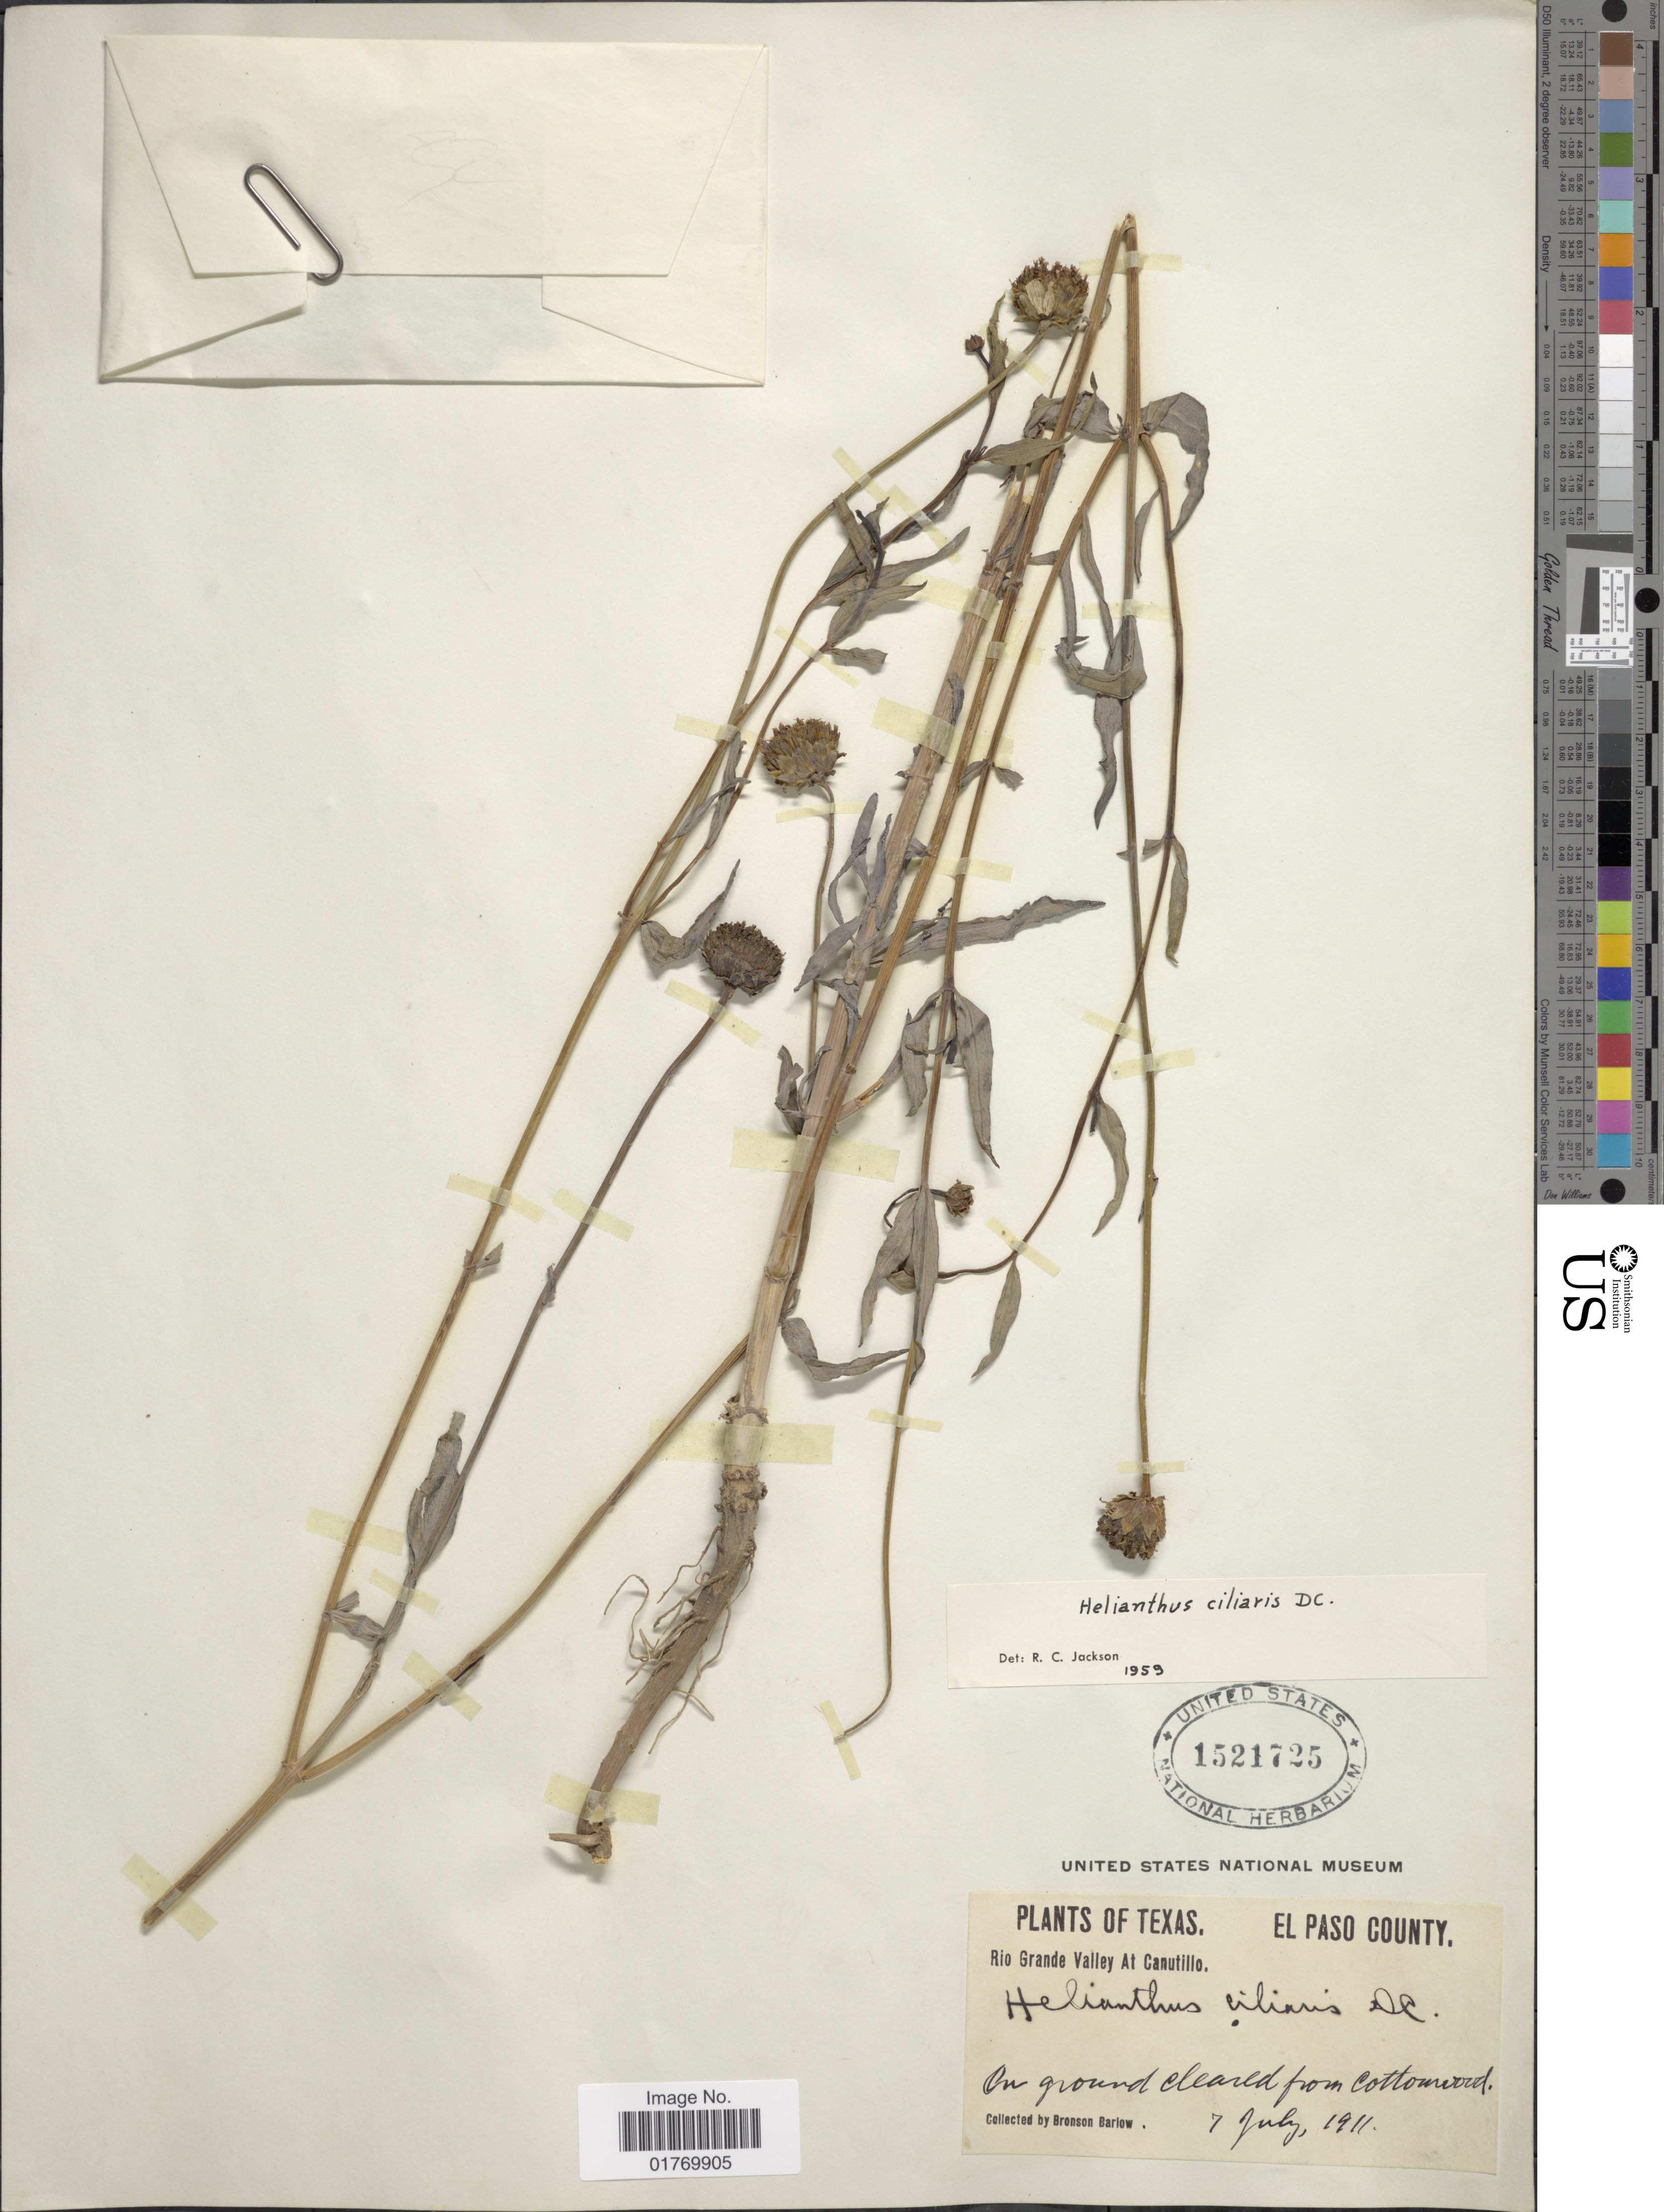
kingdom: Plantae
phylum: Tracheophyta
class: Magnoliopsida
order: Asterales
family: Asteraceae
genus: Helianthus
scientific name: Helianthus ciliaris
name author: DC.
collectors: Barlow, B.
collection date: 1911-07-07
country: United States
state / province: Texas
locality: El Paso County, Rio Grande Valley At Canutillo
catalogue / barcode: US 1521725